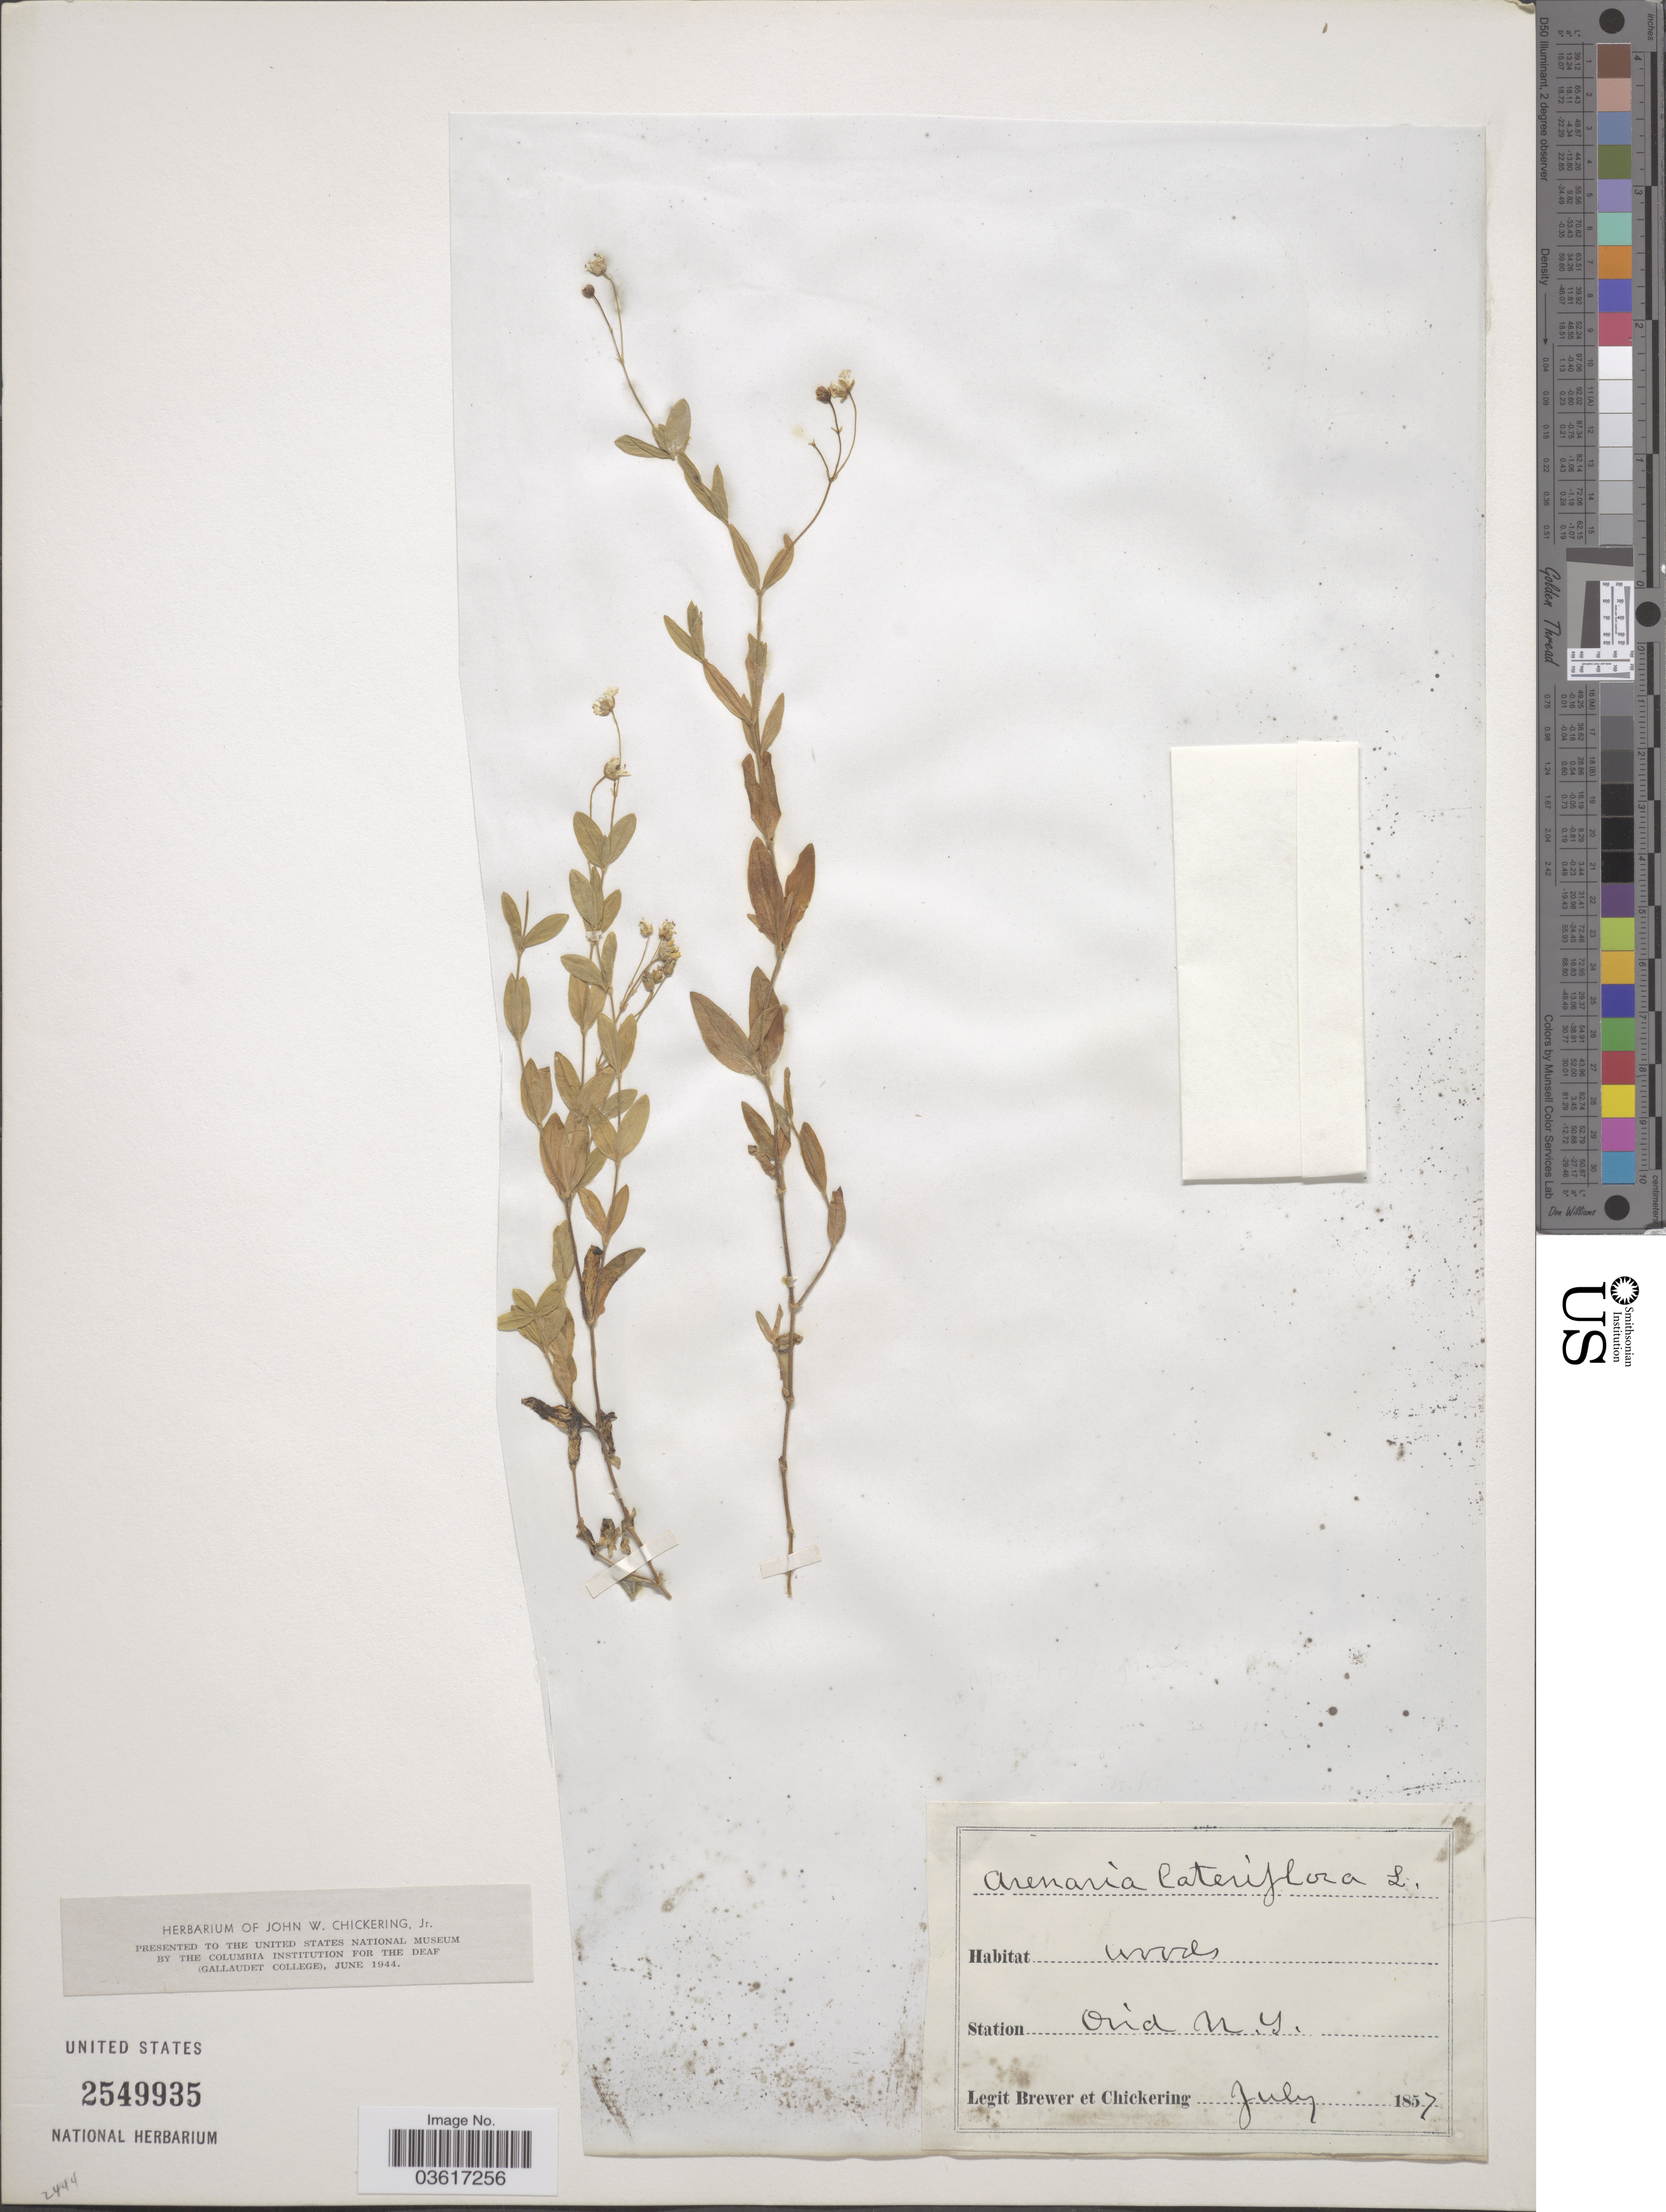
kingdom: Plantae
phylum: Tracheophyta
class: Magnoliopsida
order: Caryophyllales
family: Caryophyllaceae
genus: Moehringia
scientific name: Moehringia lateriflora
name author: (L.) Fenzl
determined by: Strong, Mark T., (BOT), Smithsonian Institution - National Museum of Natural History (UNITED STATES)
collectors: -. Brewer & Chickering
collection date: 1857-07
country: United States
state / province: New York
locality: Station Ovid.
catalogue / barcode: US 2549935